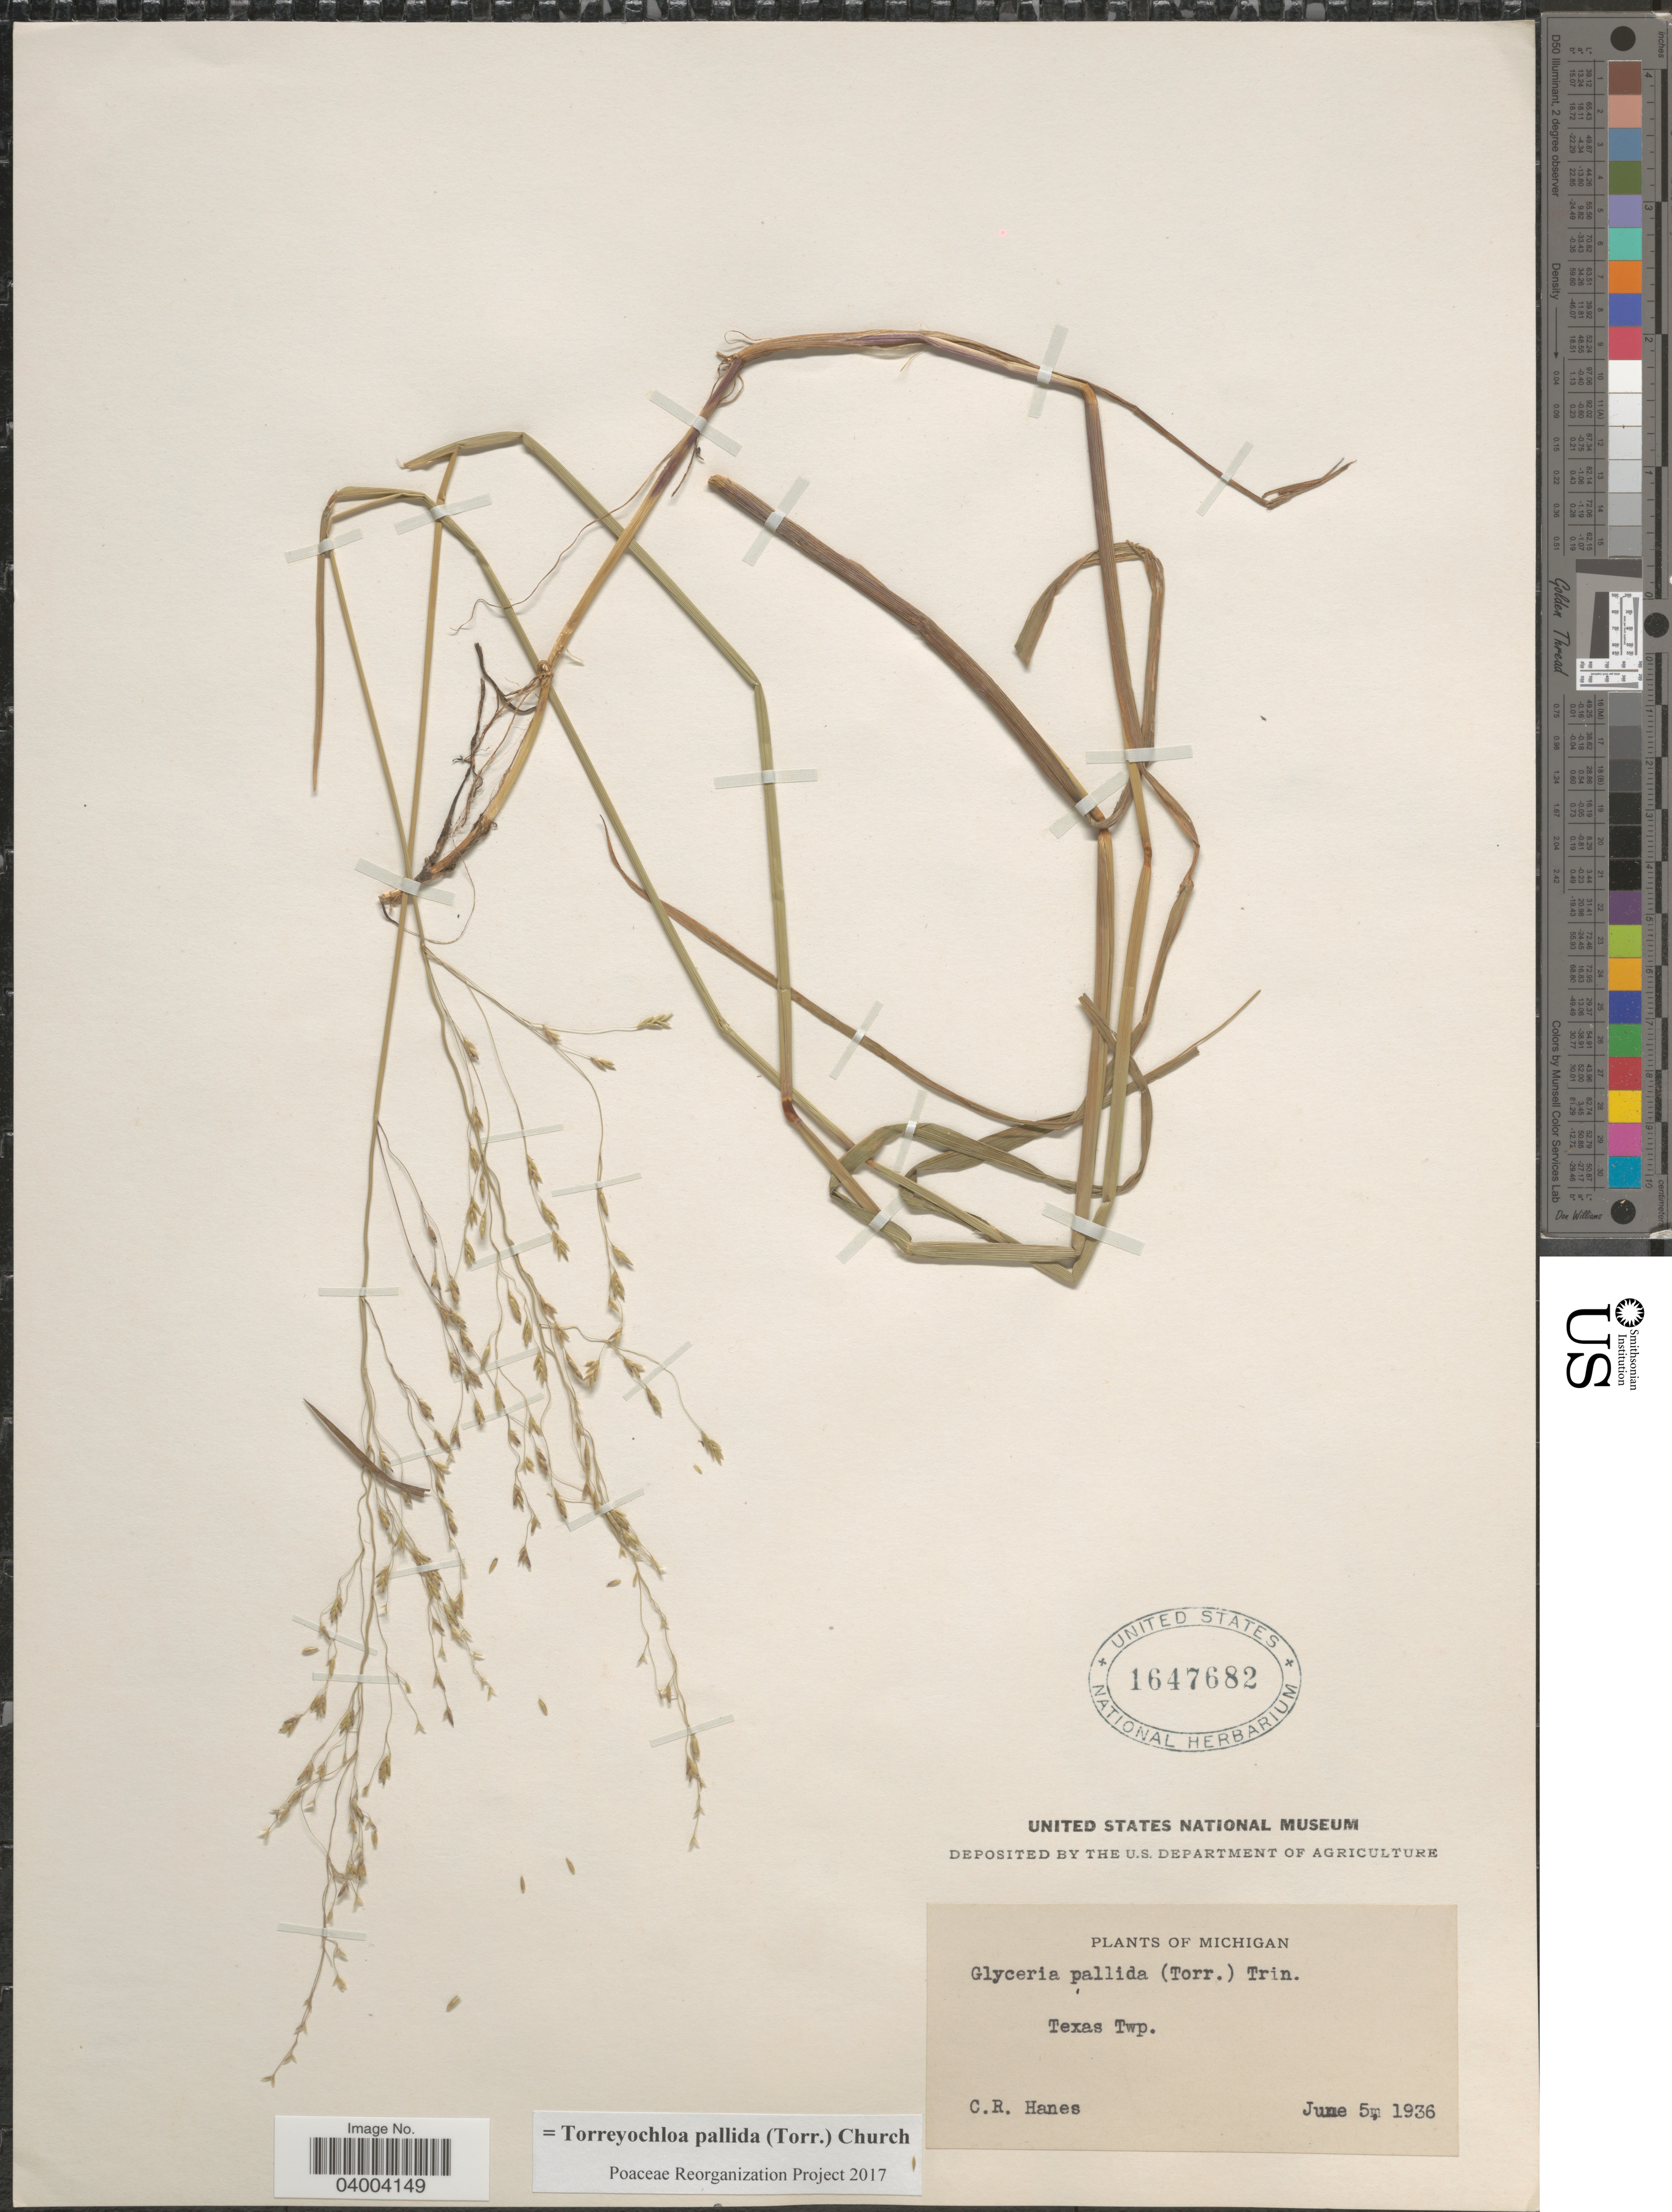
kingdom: Plantae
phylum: Tracheophyta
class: Liliopsida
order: Poales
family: Poaceae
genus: Torreyochloa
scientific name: Torreyochloa pallida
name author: (Torr.) G.L. Church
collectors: C. Hanes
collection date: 1936-06-05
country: United States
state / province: Michigan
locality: Texas Twp.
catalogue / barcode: US 1647682